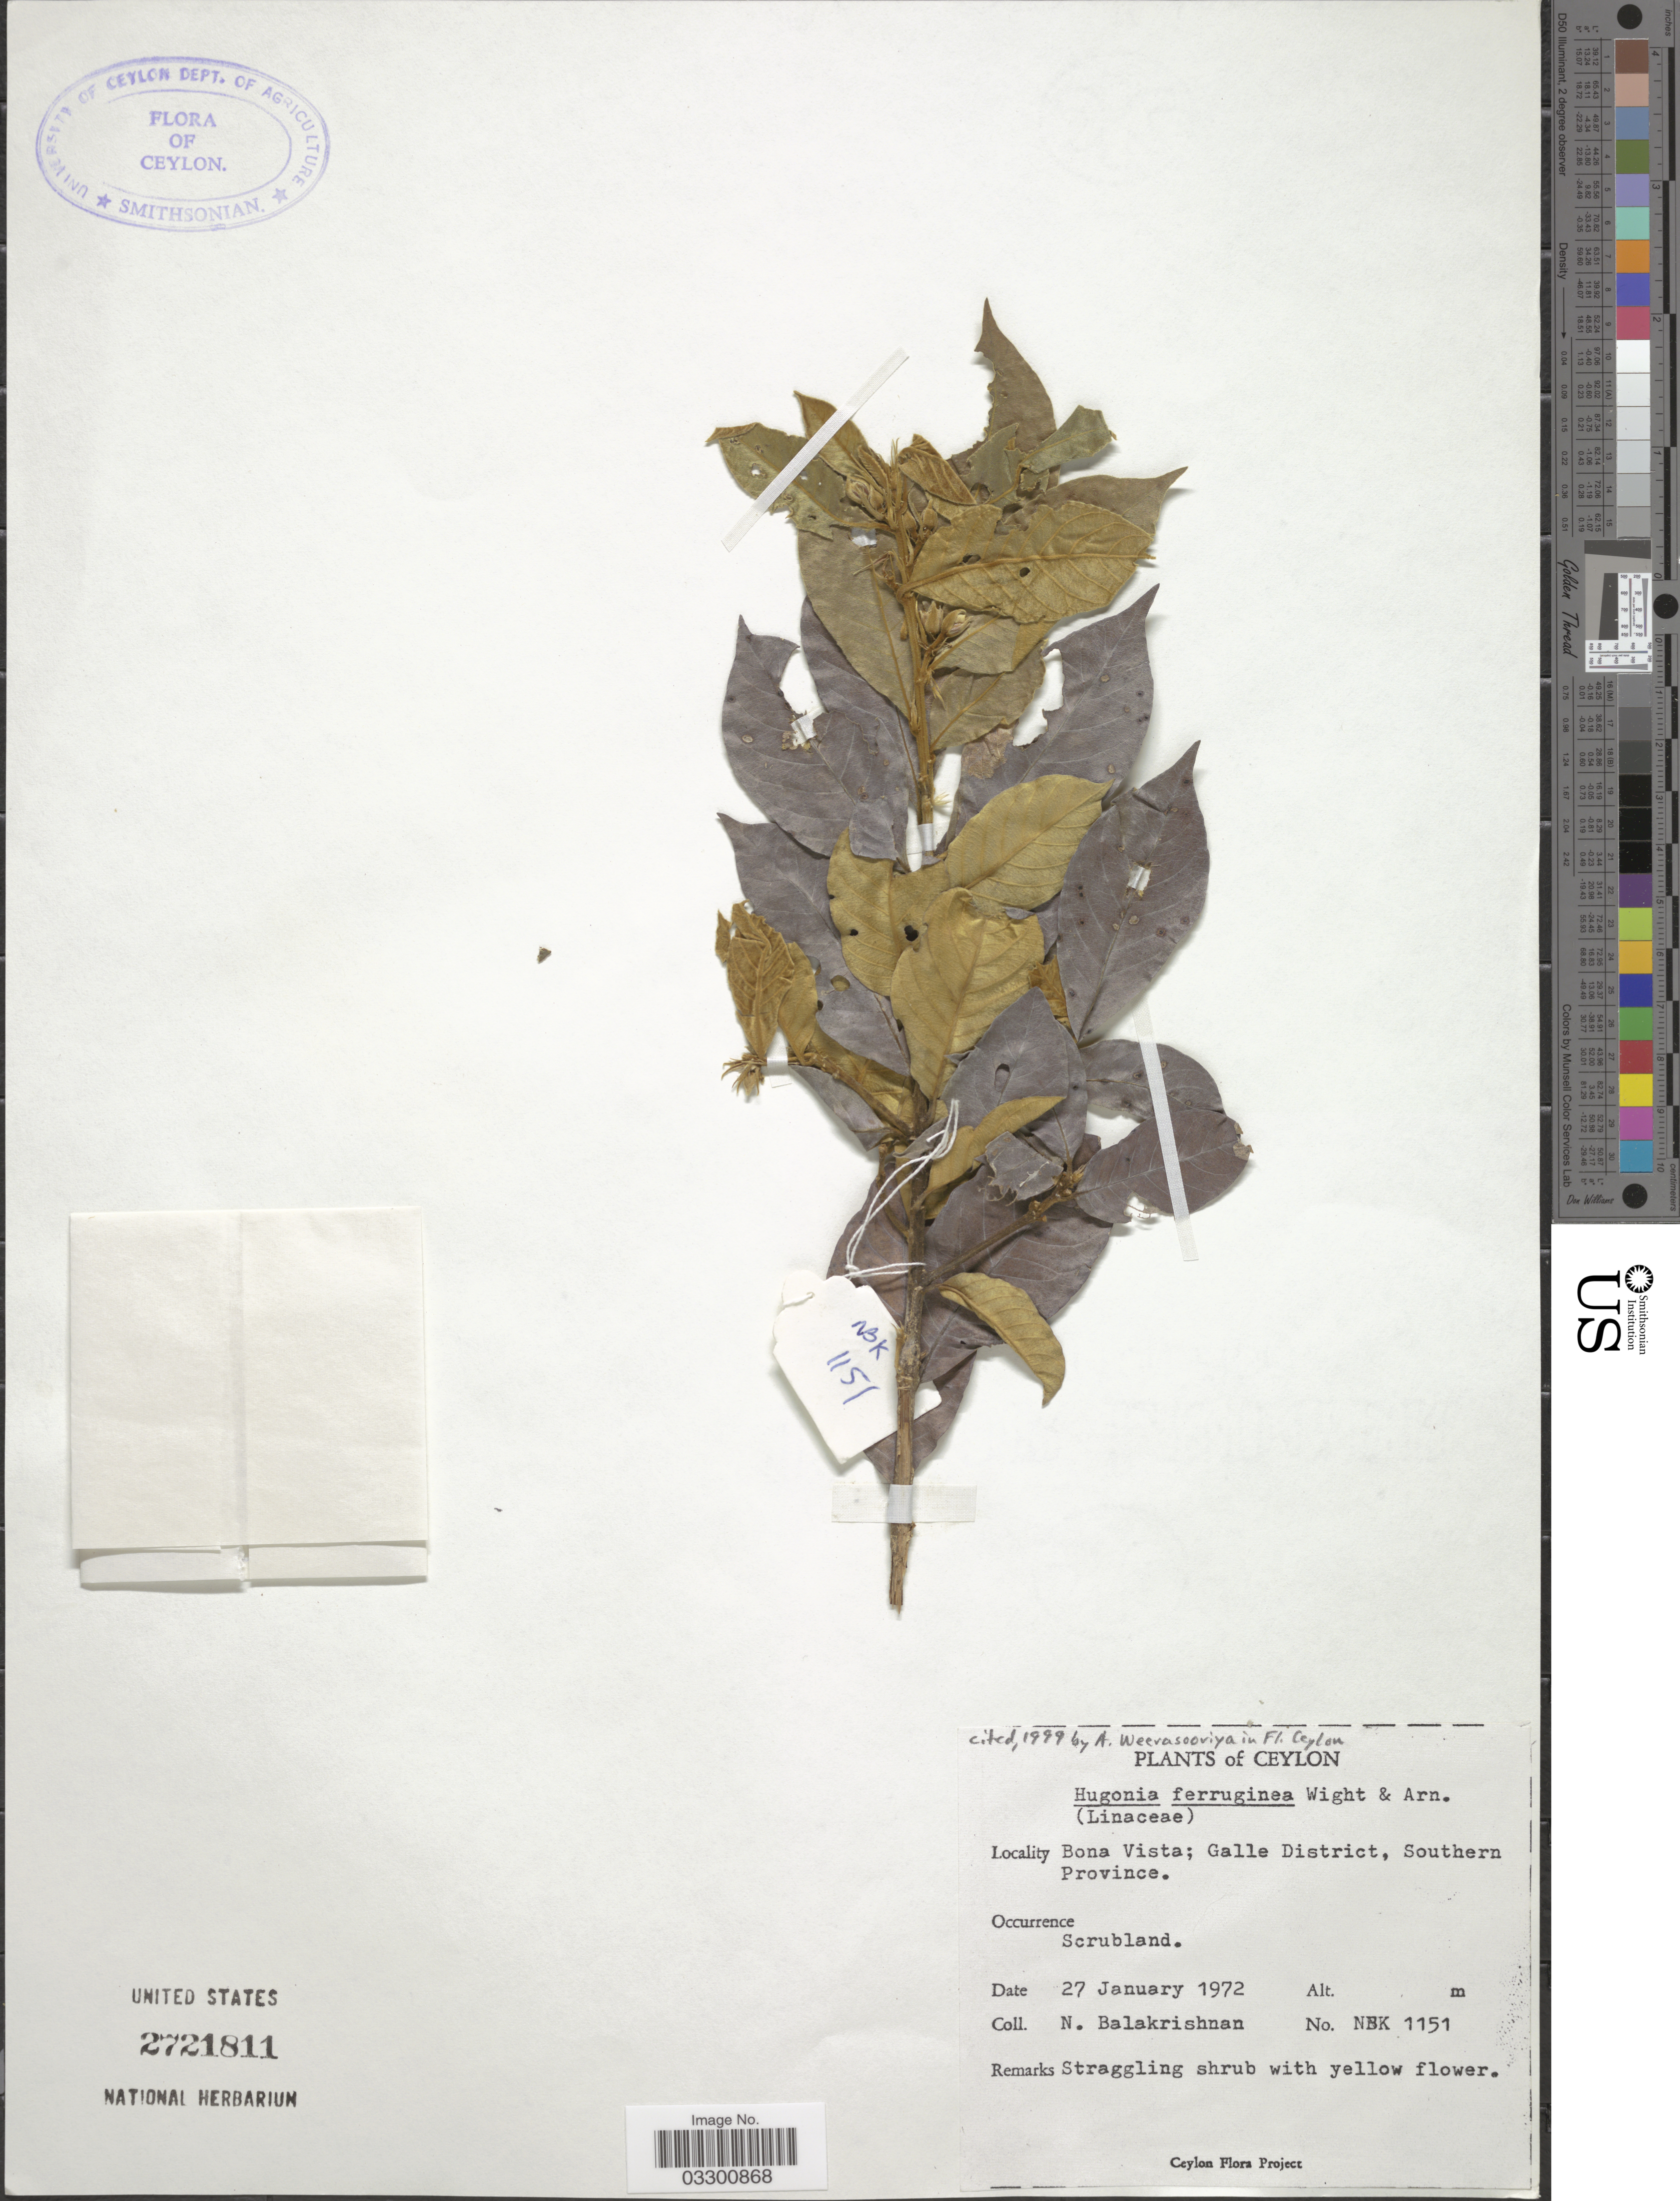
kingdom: Plantae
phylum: Tracheophyta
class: Magnoliopsida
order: Malpighiales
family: Linaceae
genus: Hugonia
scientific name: Hugonia ferruginea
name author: Wight & Arn.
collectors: N. Balakrishnan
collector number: NBK1151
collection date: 1972-01-27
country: Sri Lanka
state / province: Southern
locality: Ceylon, Bona Vista; Galle District.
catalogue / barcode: US 2721811